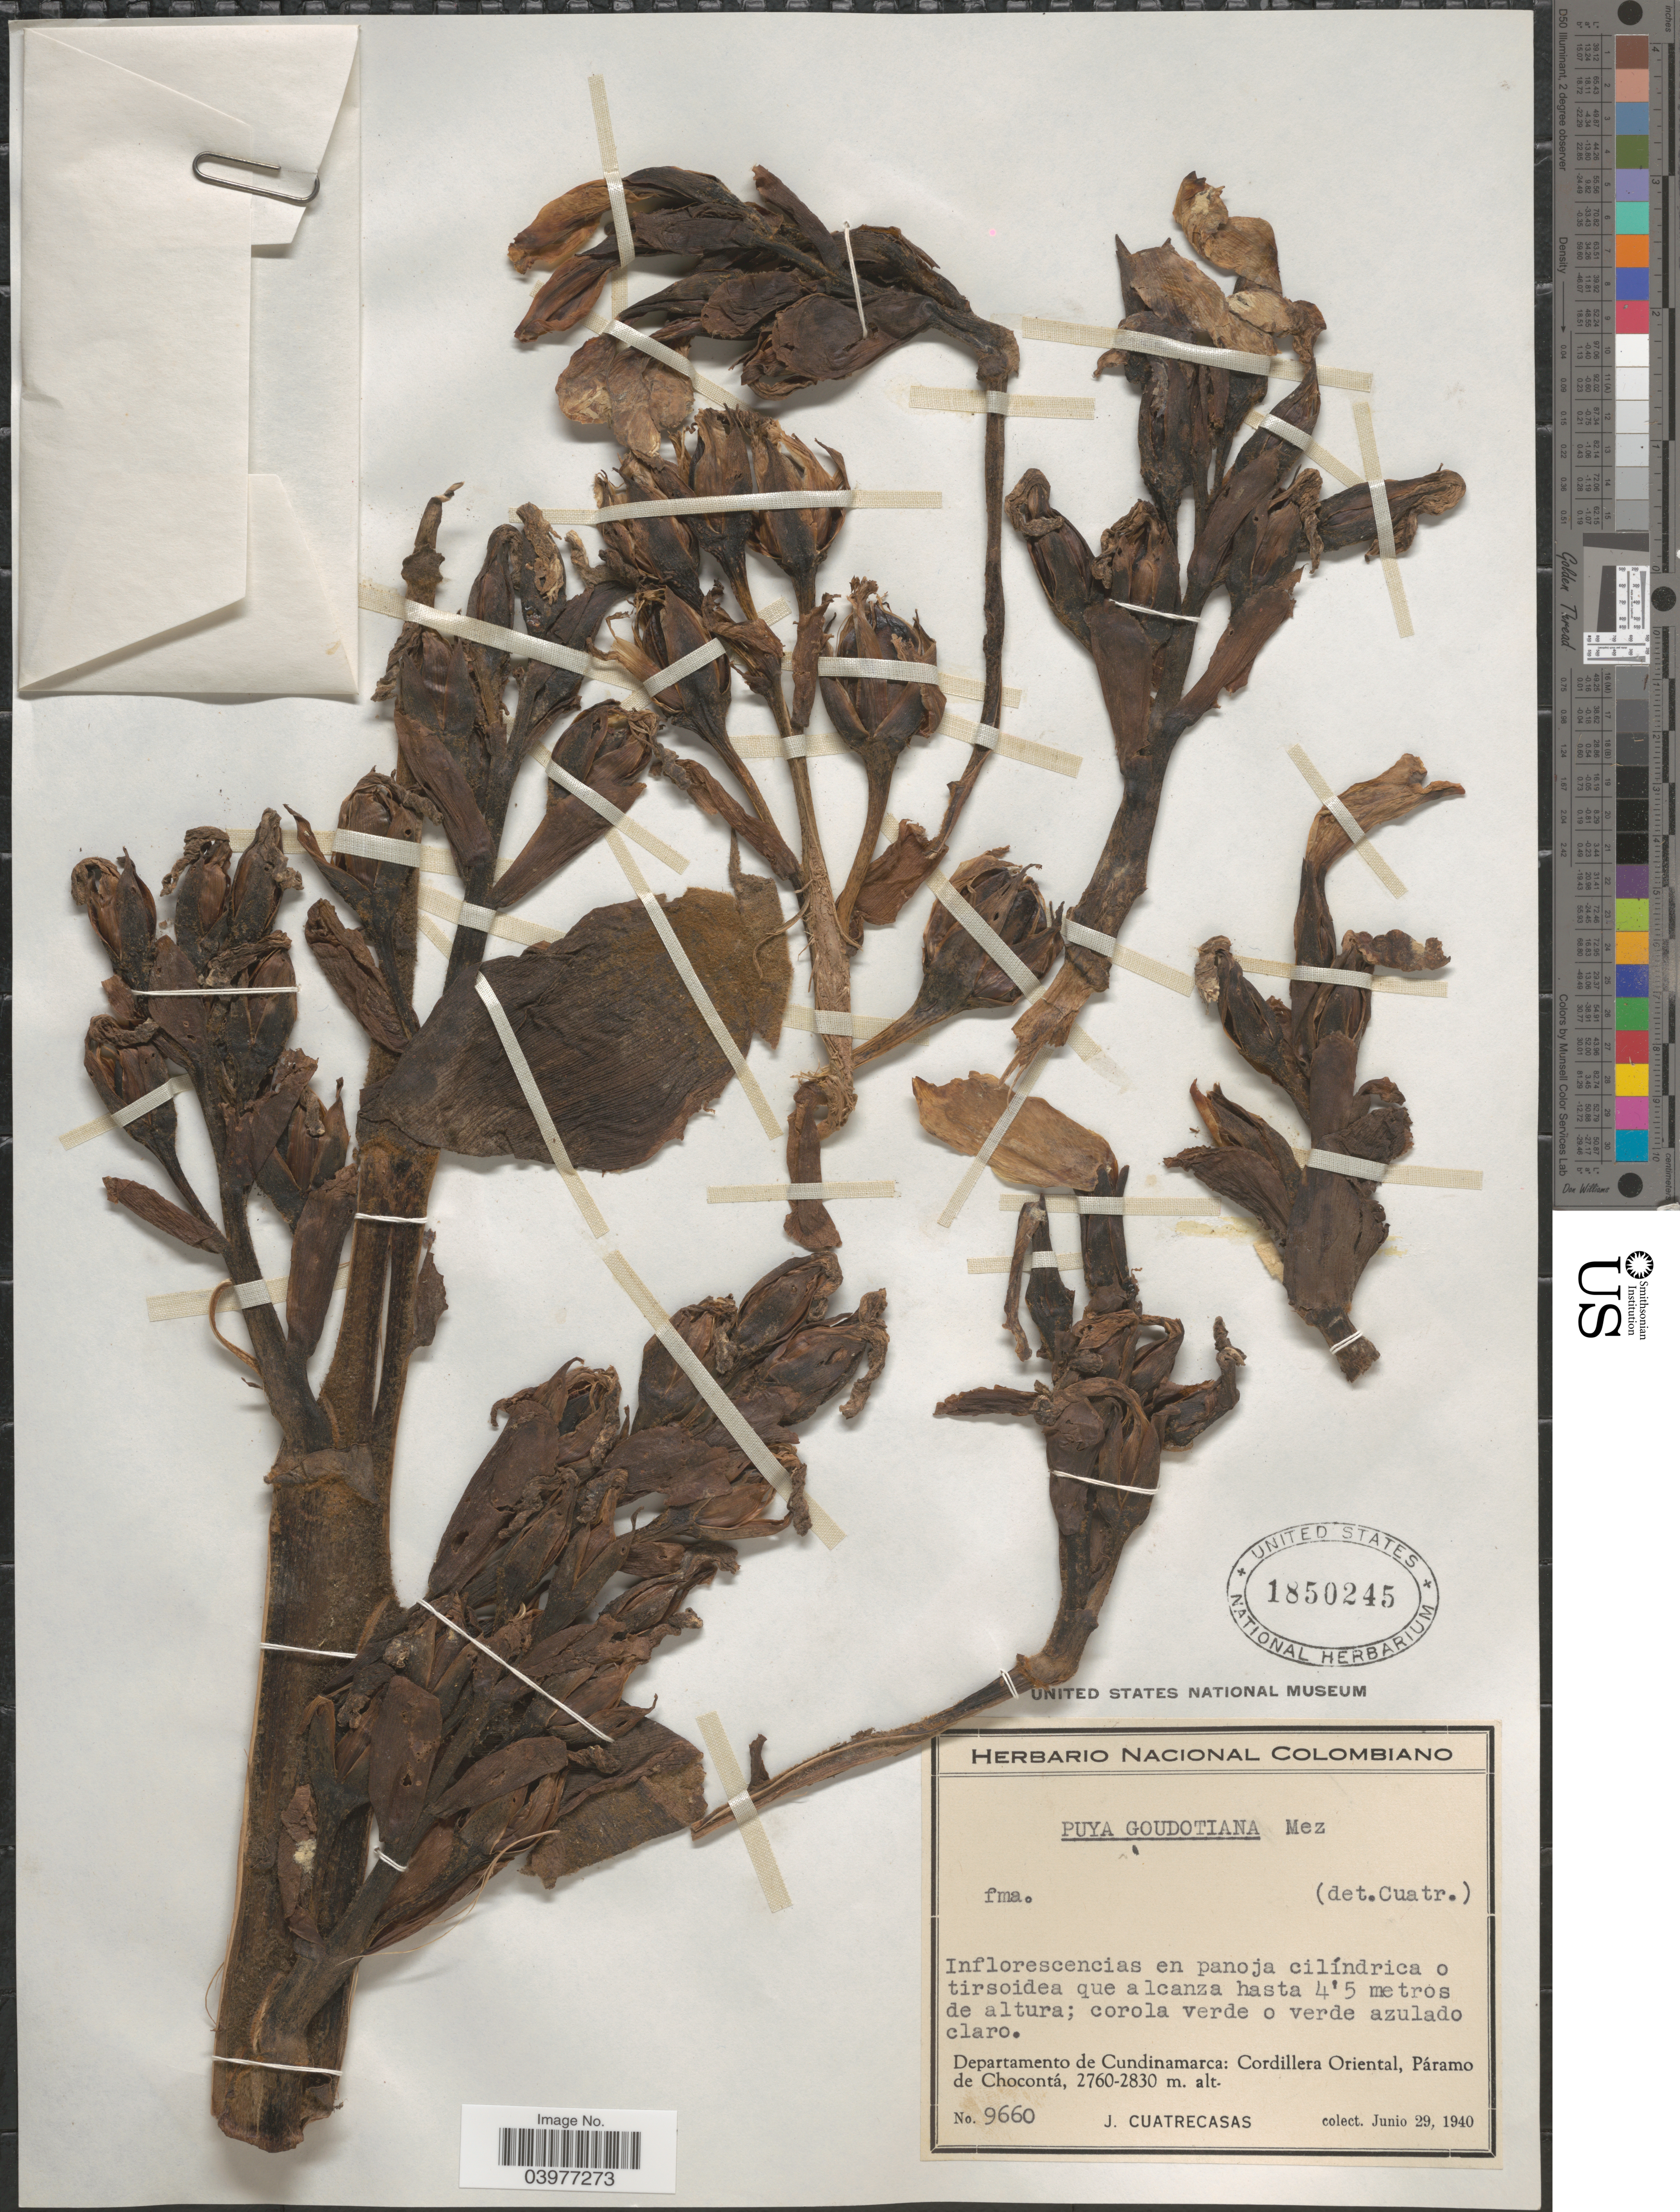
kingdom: Plantae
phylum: Tracheophyta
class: Liliopsida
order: Poales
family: Bromeliaceae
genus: Puya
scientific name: Puya goudotiana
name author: Mez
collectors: J. Cuatrecasas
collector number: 9660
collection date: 1940-06-29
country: Colombia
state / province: Cundinamarca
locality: Departamento de Cundinamarca: Cordillera Oriental, Páramo de Chocontá.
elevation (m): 2760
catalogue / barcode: US 1850245